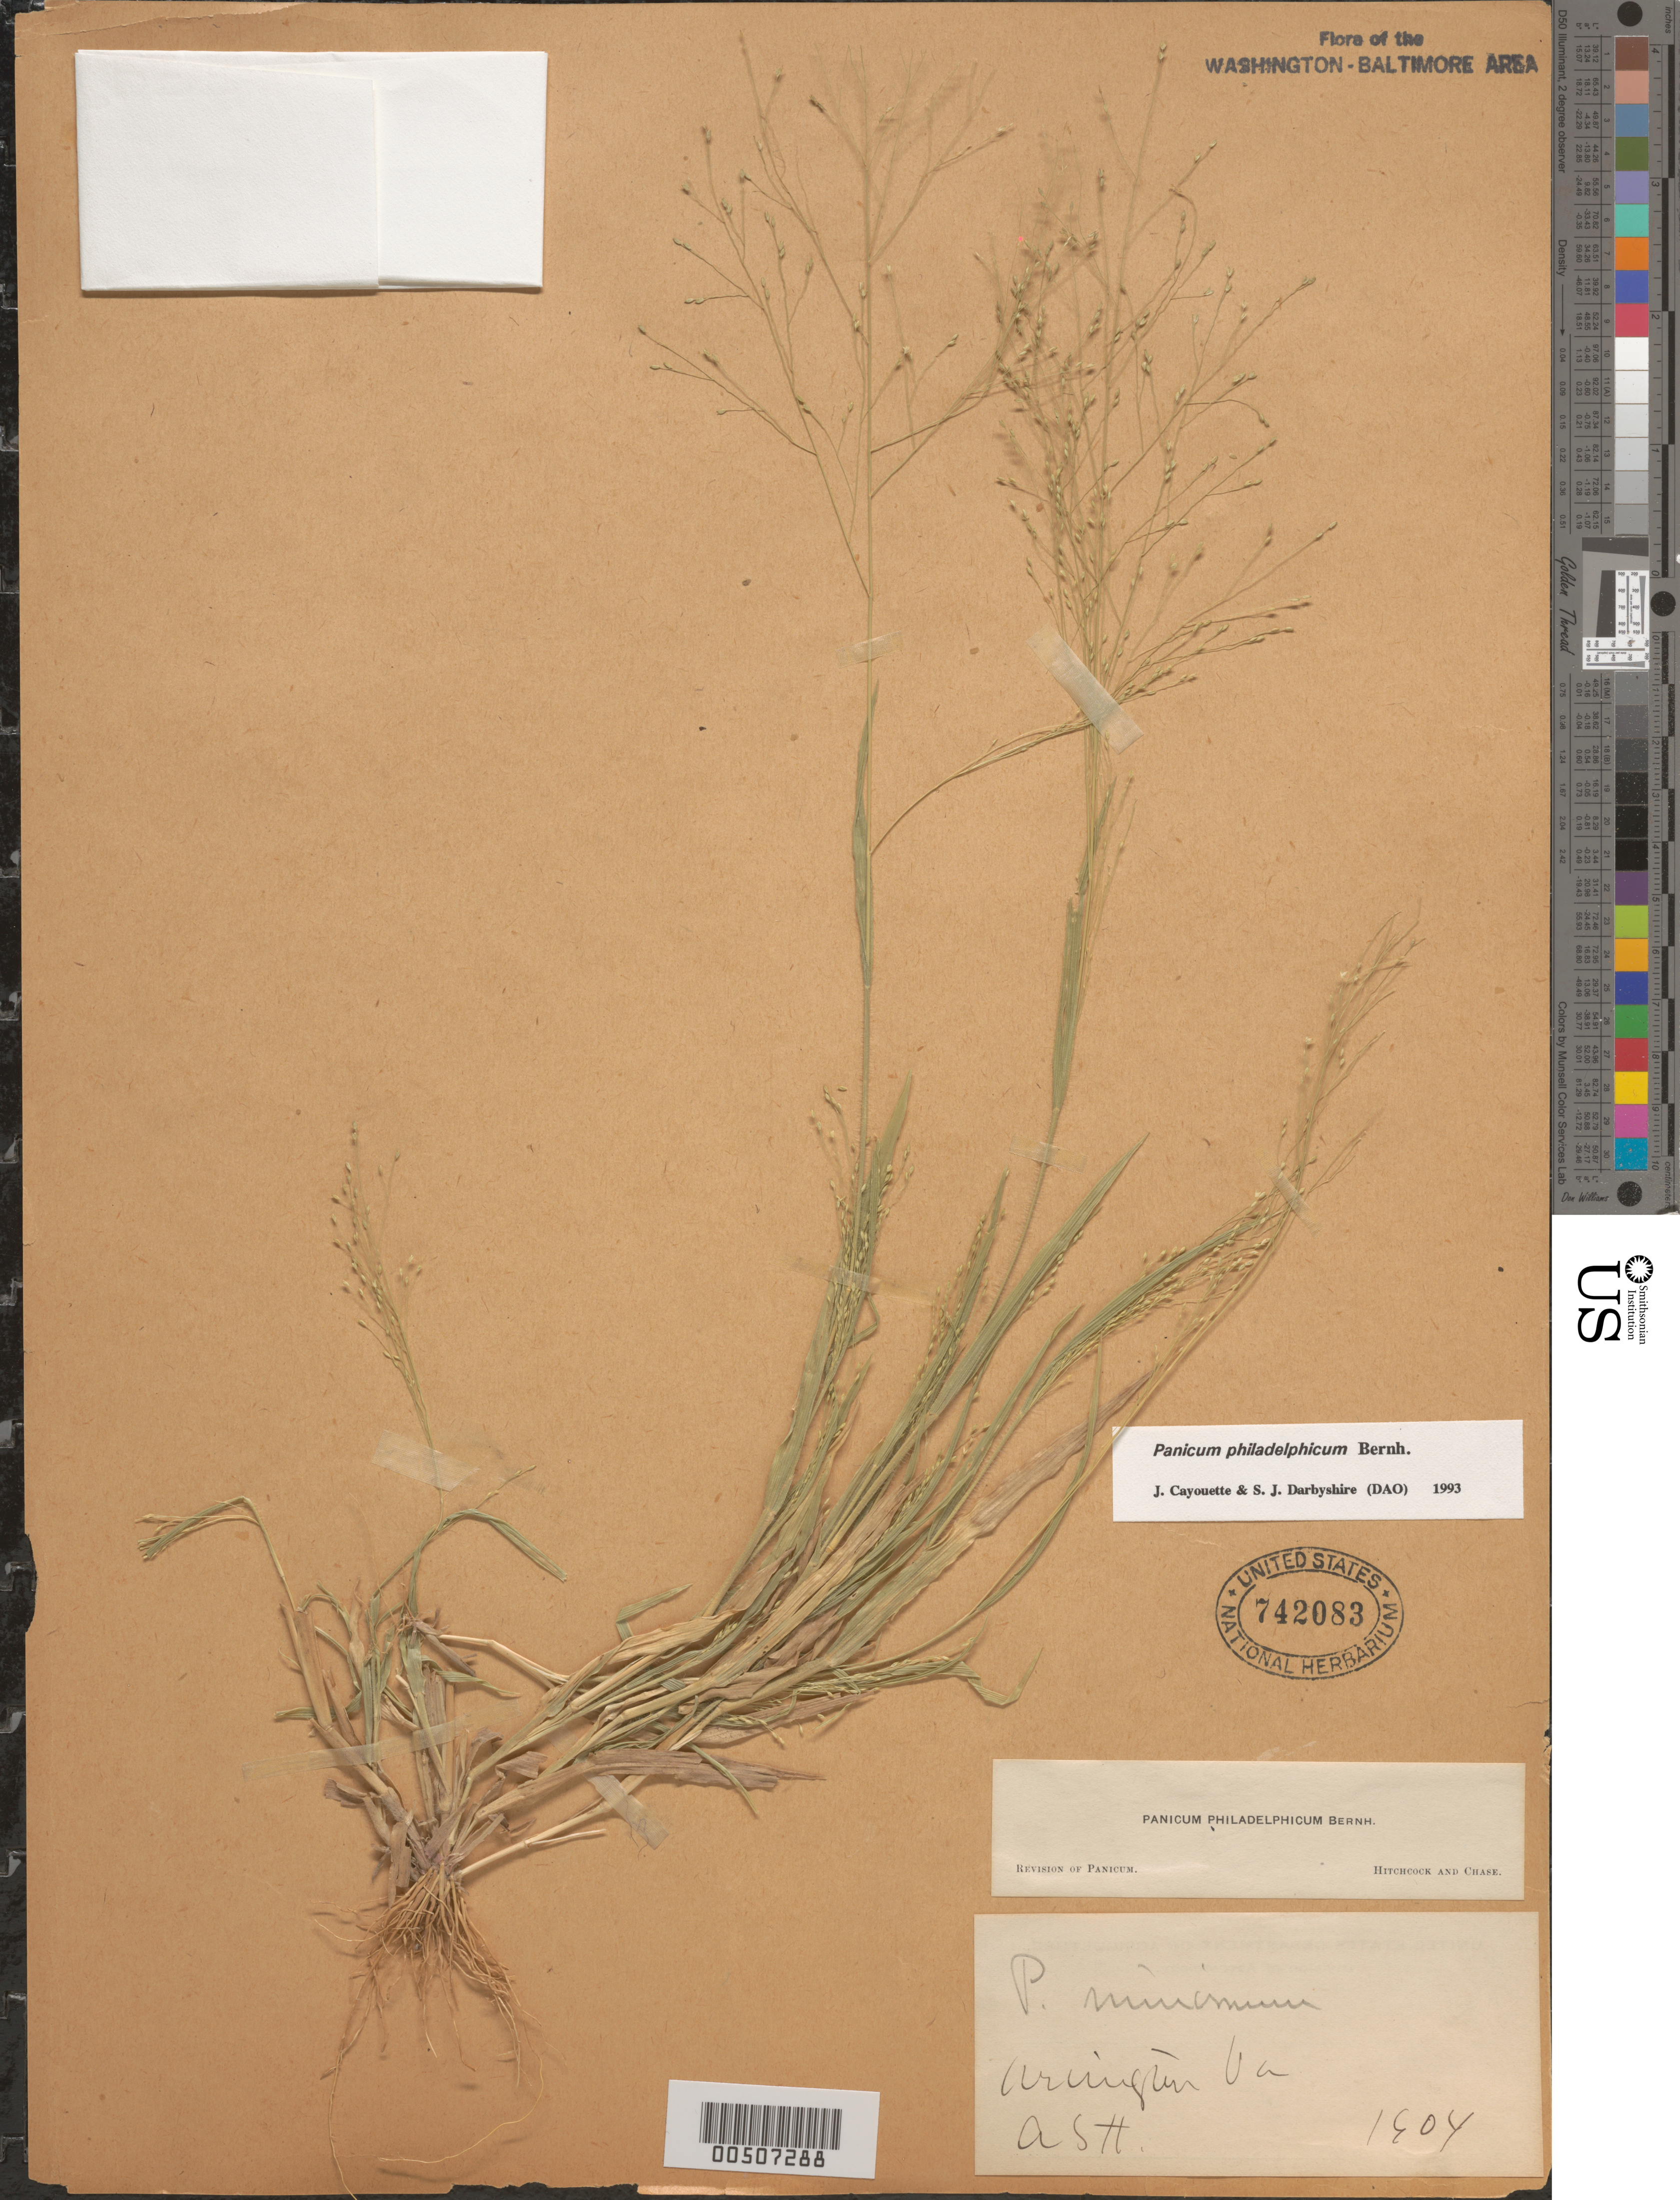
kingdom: Plantae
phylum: Tracheophyta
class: Liliopsida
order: Poales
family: Poaceae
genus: Panicum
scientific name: Panicum philadelphicum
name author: Bernh. ex Trin.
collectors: A. H.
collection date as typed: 1904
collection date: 1904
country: United States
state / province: Virginia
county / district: Arlington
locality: Arlington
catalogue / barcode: US 742083